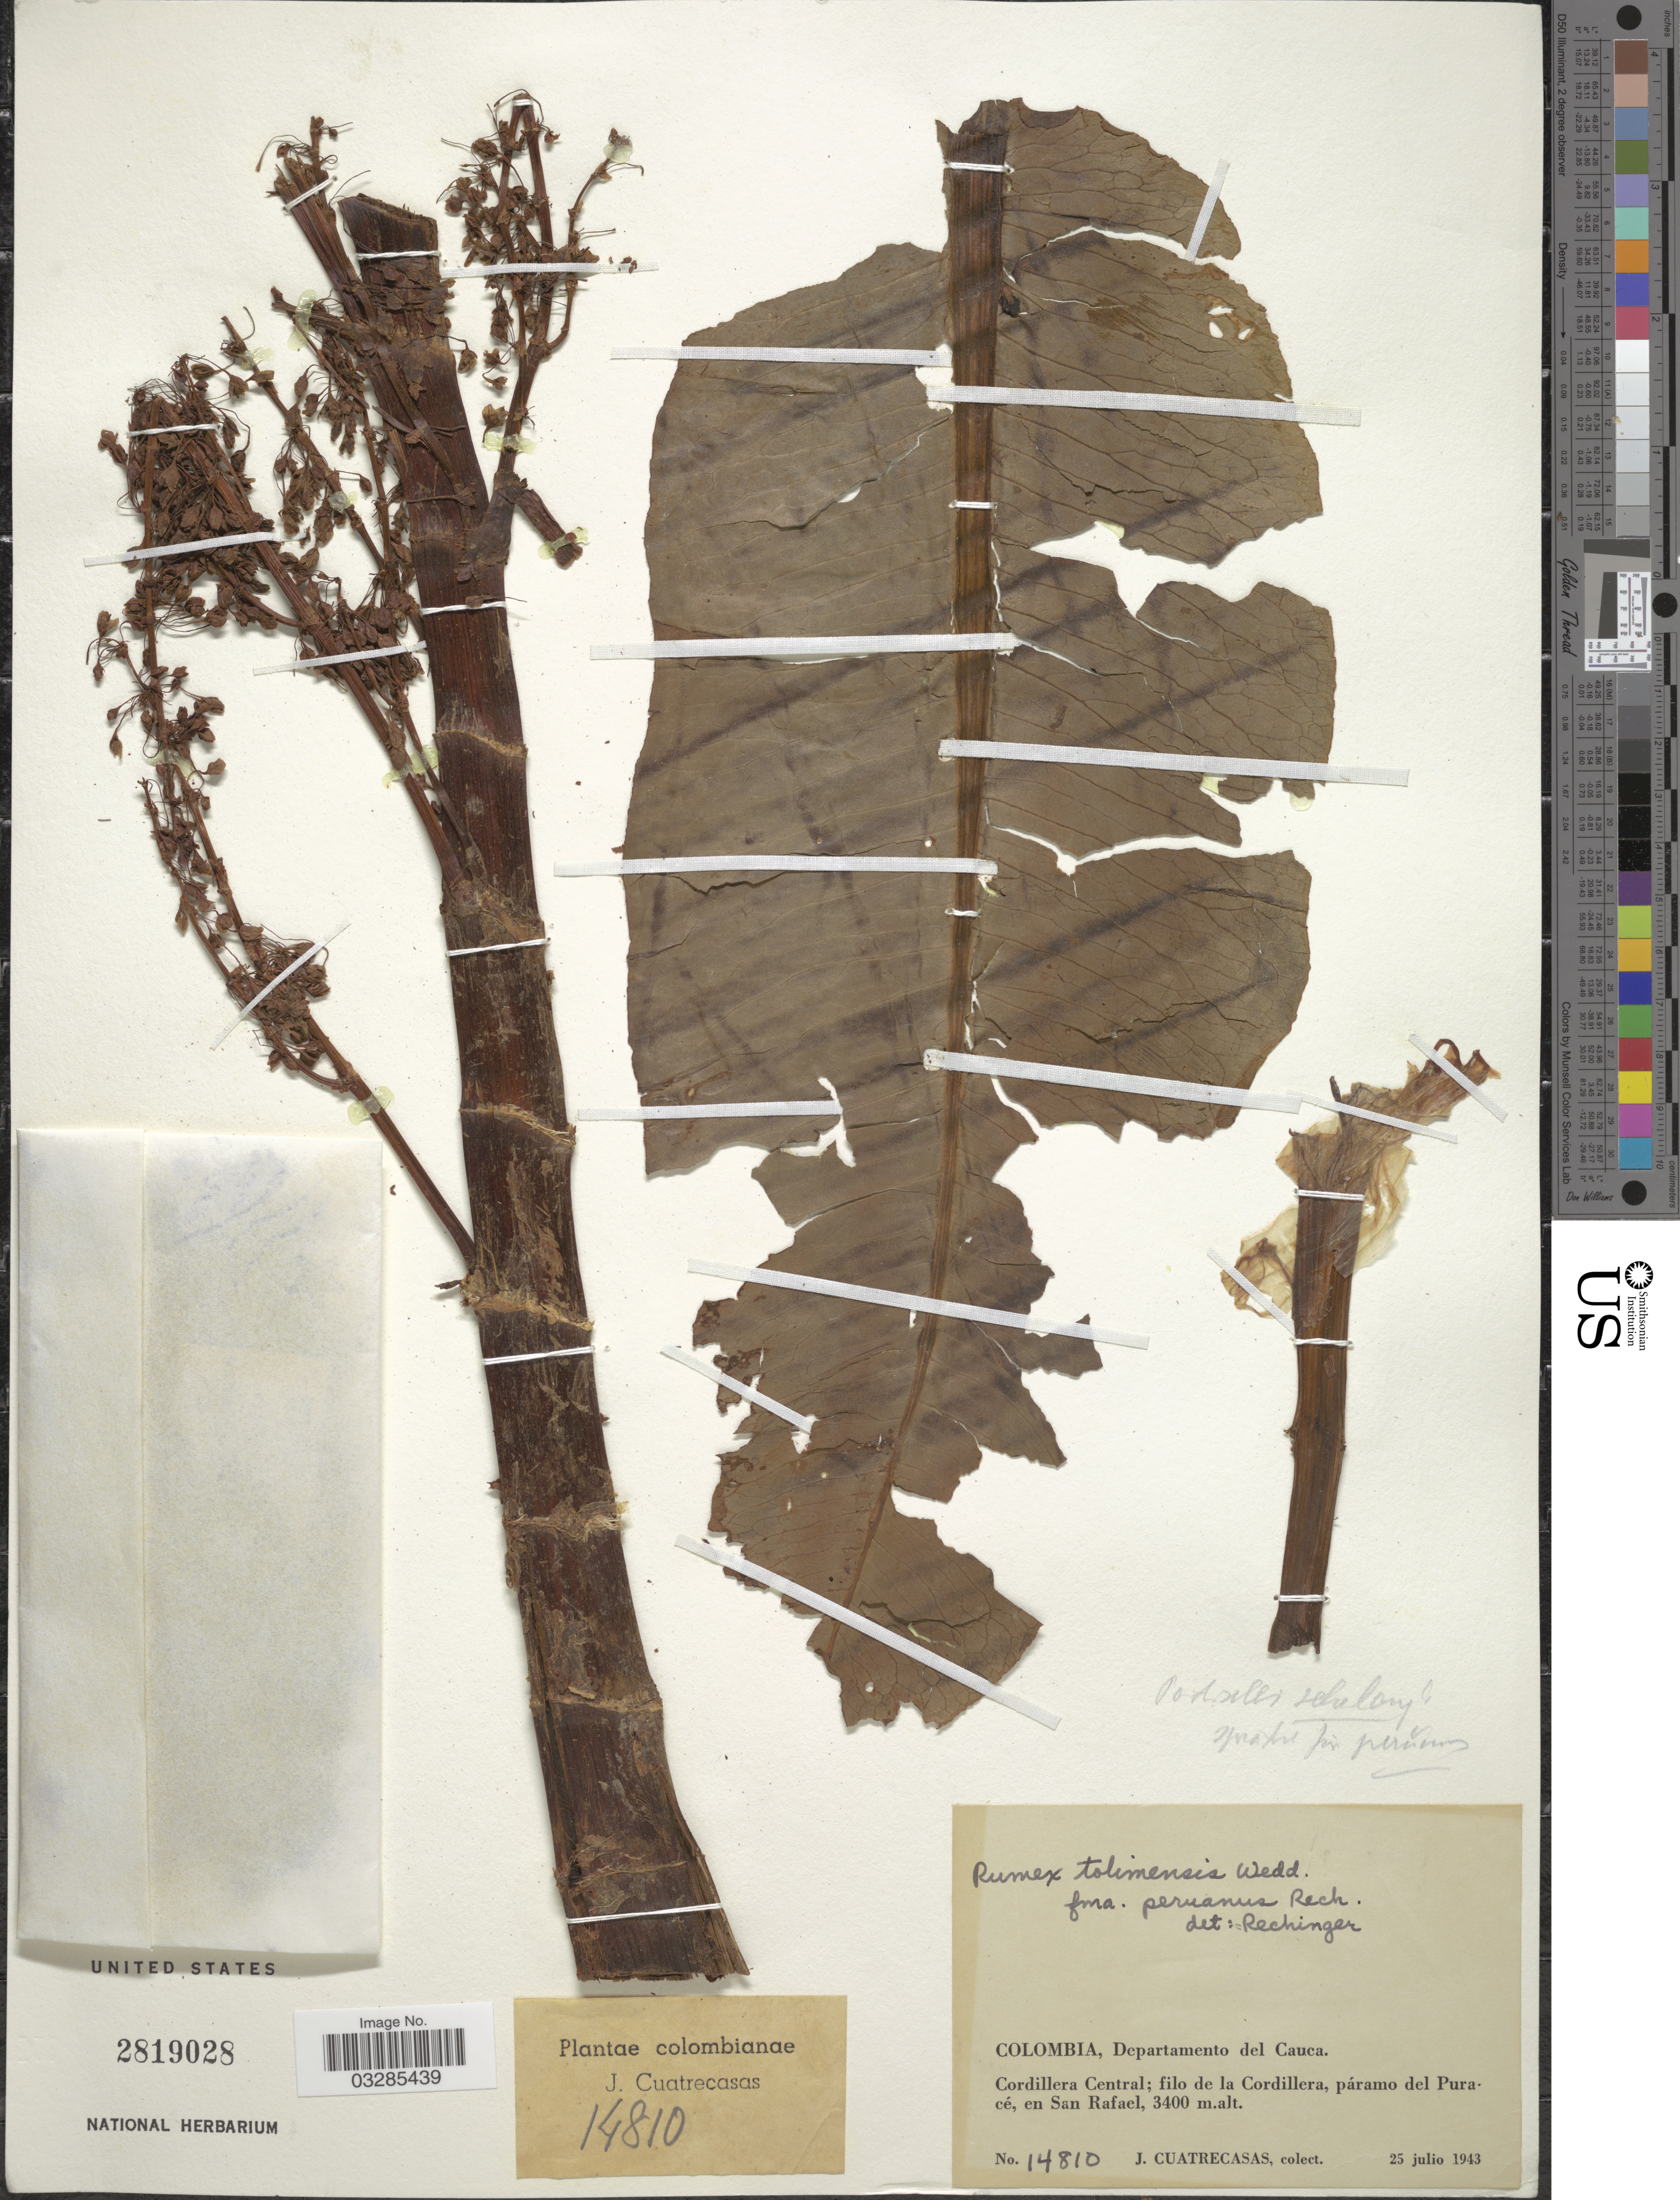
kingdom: Plantae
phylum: Tracheophyta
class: Magnoliopsida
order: Caryophyllales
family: Polygonaceae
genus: Rumex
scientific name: Rumex tolimensis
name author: Wedd.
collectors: J. Cuatrecasas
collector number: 14810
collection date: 1943-07-25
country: Colombia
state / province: Cauca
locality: Departamento del Cauca. Cordillera Central; filo de la Cordillera, páramo del Puracé, en San Rafael.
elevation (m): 3400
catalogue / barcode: US 2819028